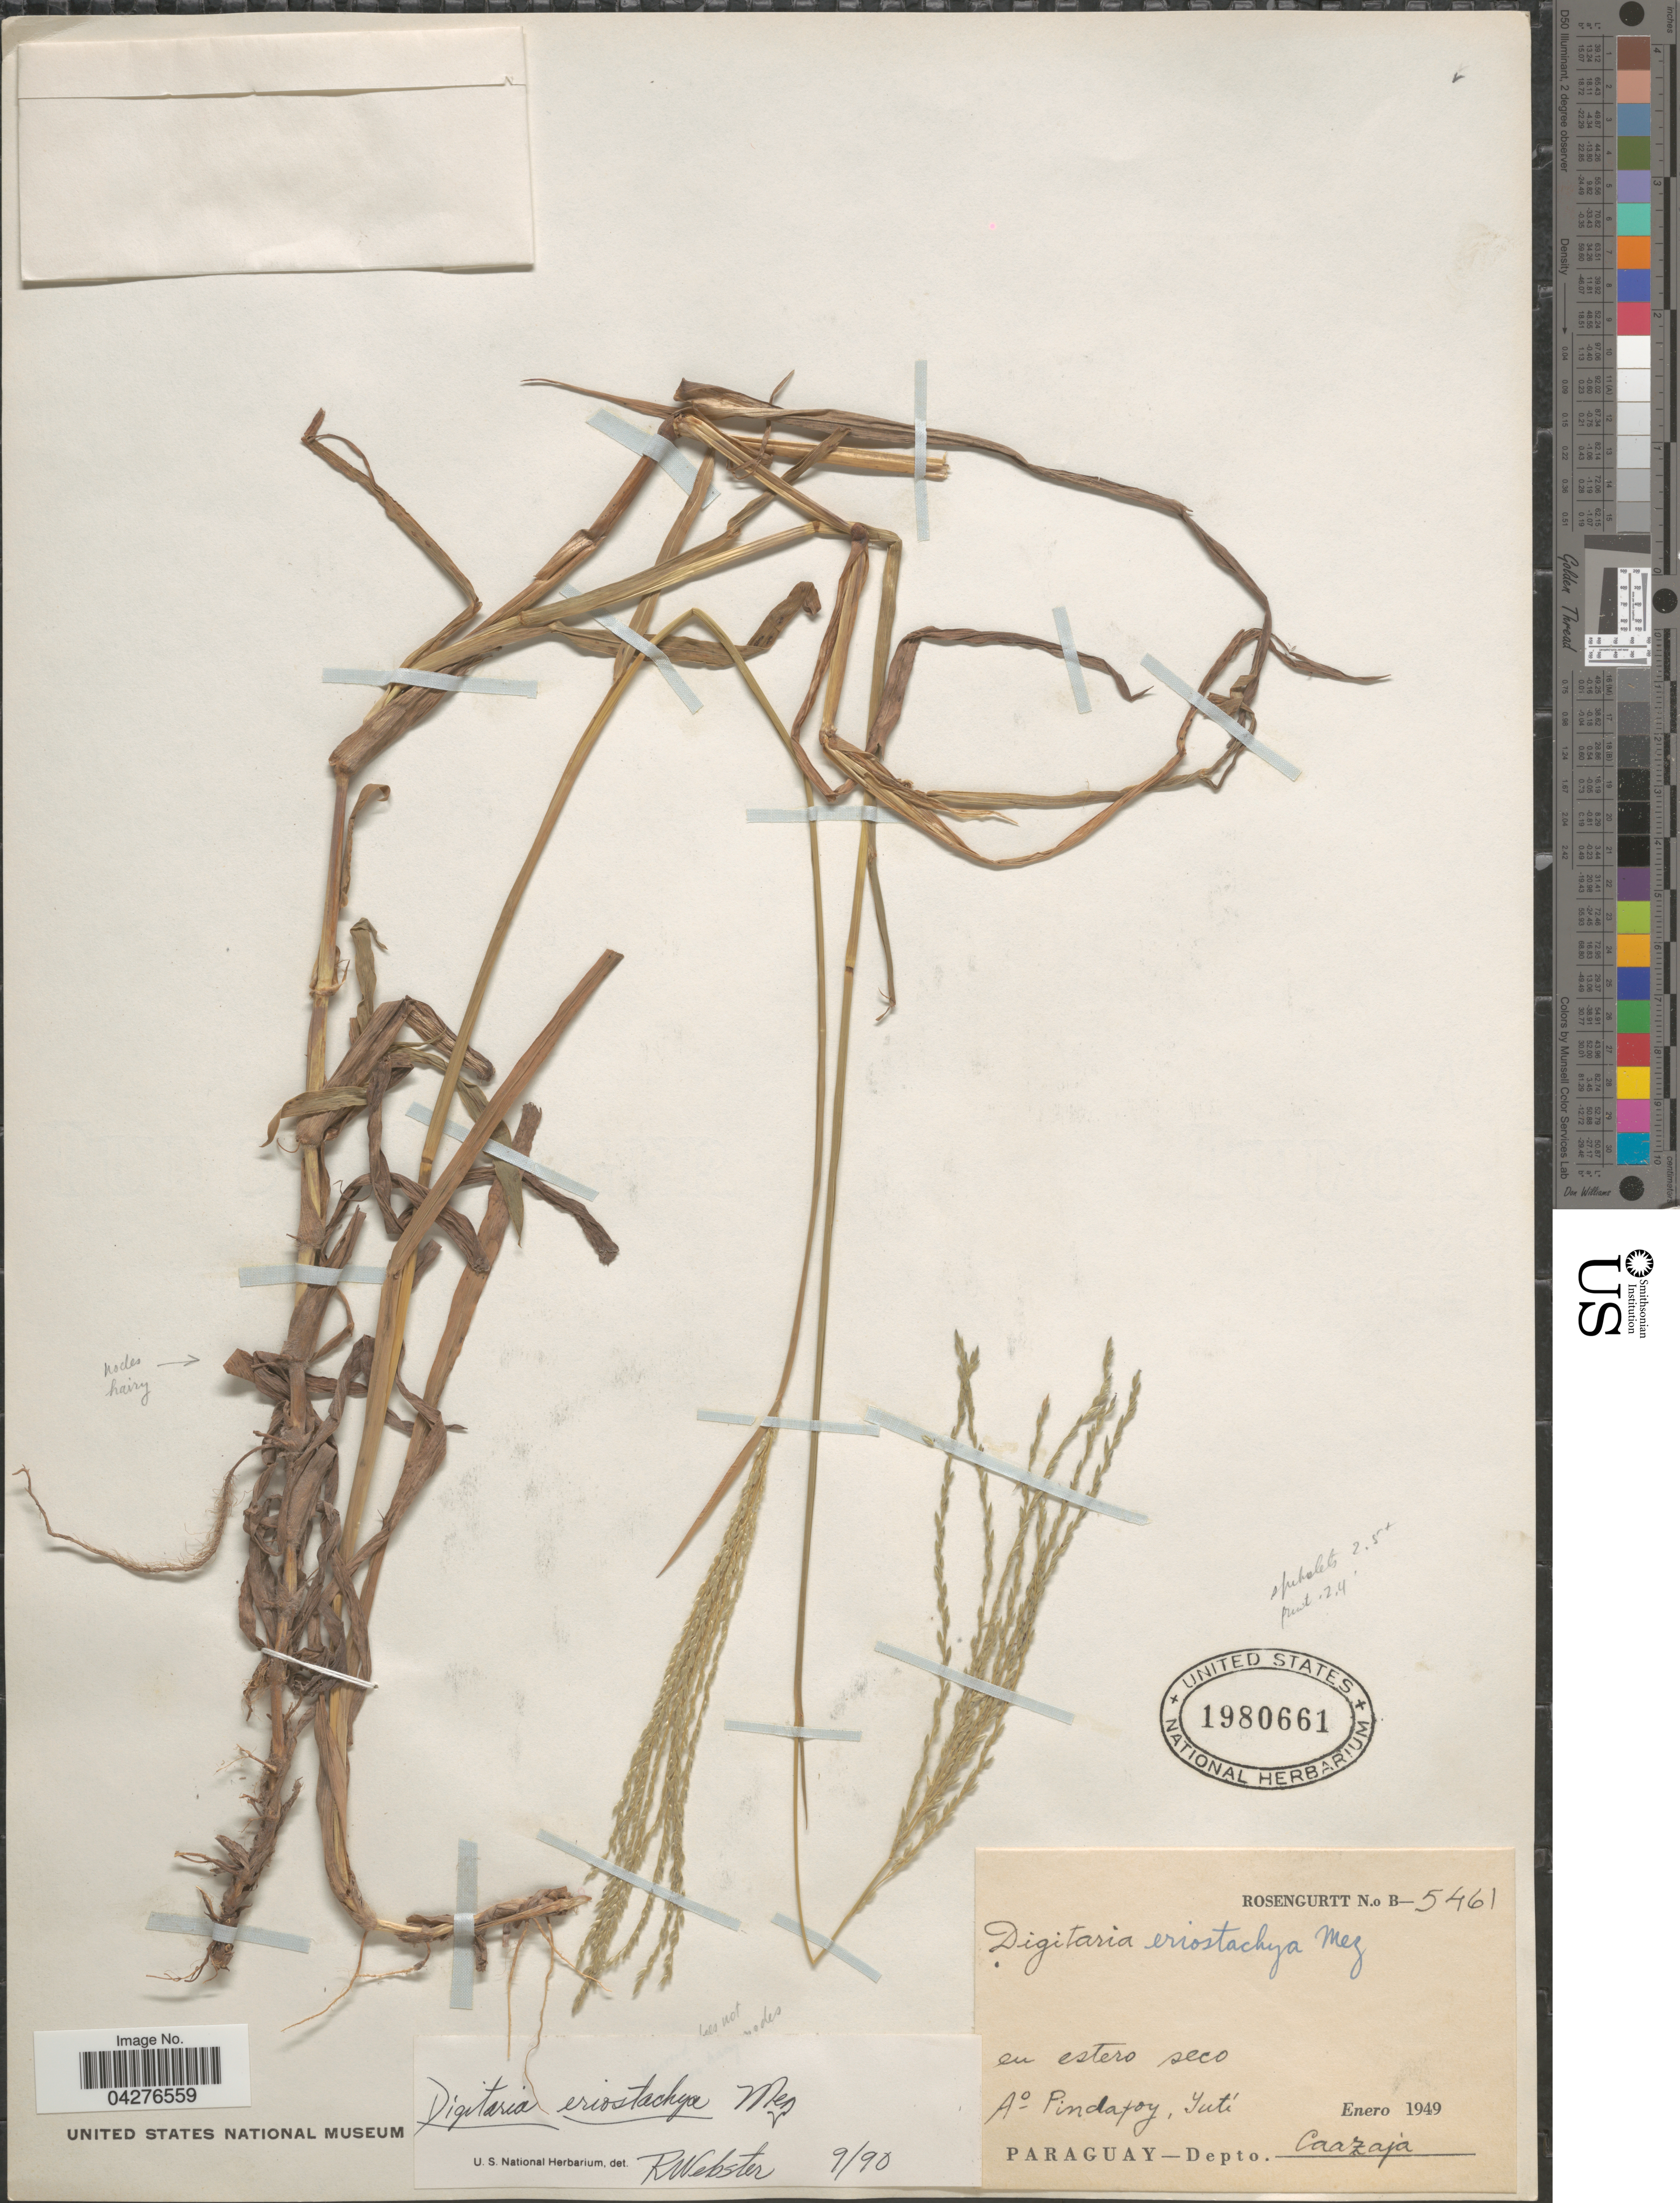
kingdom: Plantae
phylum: Tracheophyta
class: Liliopsida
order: Poales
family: Poaceae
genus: Digitaria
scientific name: Digitaria eriostachya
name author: Mez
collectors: Rosengurtt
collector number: B-5461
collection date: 1949-01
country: Paraguay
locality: En estero seco. Aé Pindatoy, Yutí. Depto Caazaja.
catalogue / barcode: US 1980661